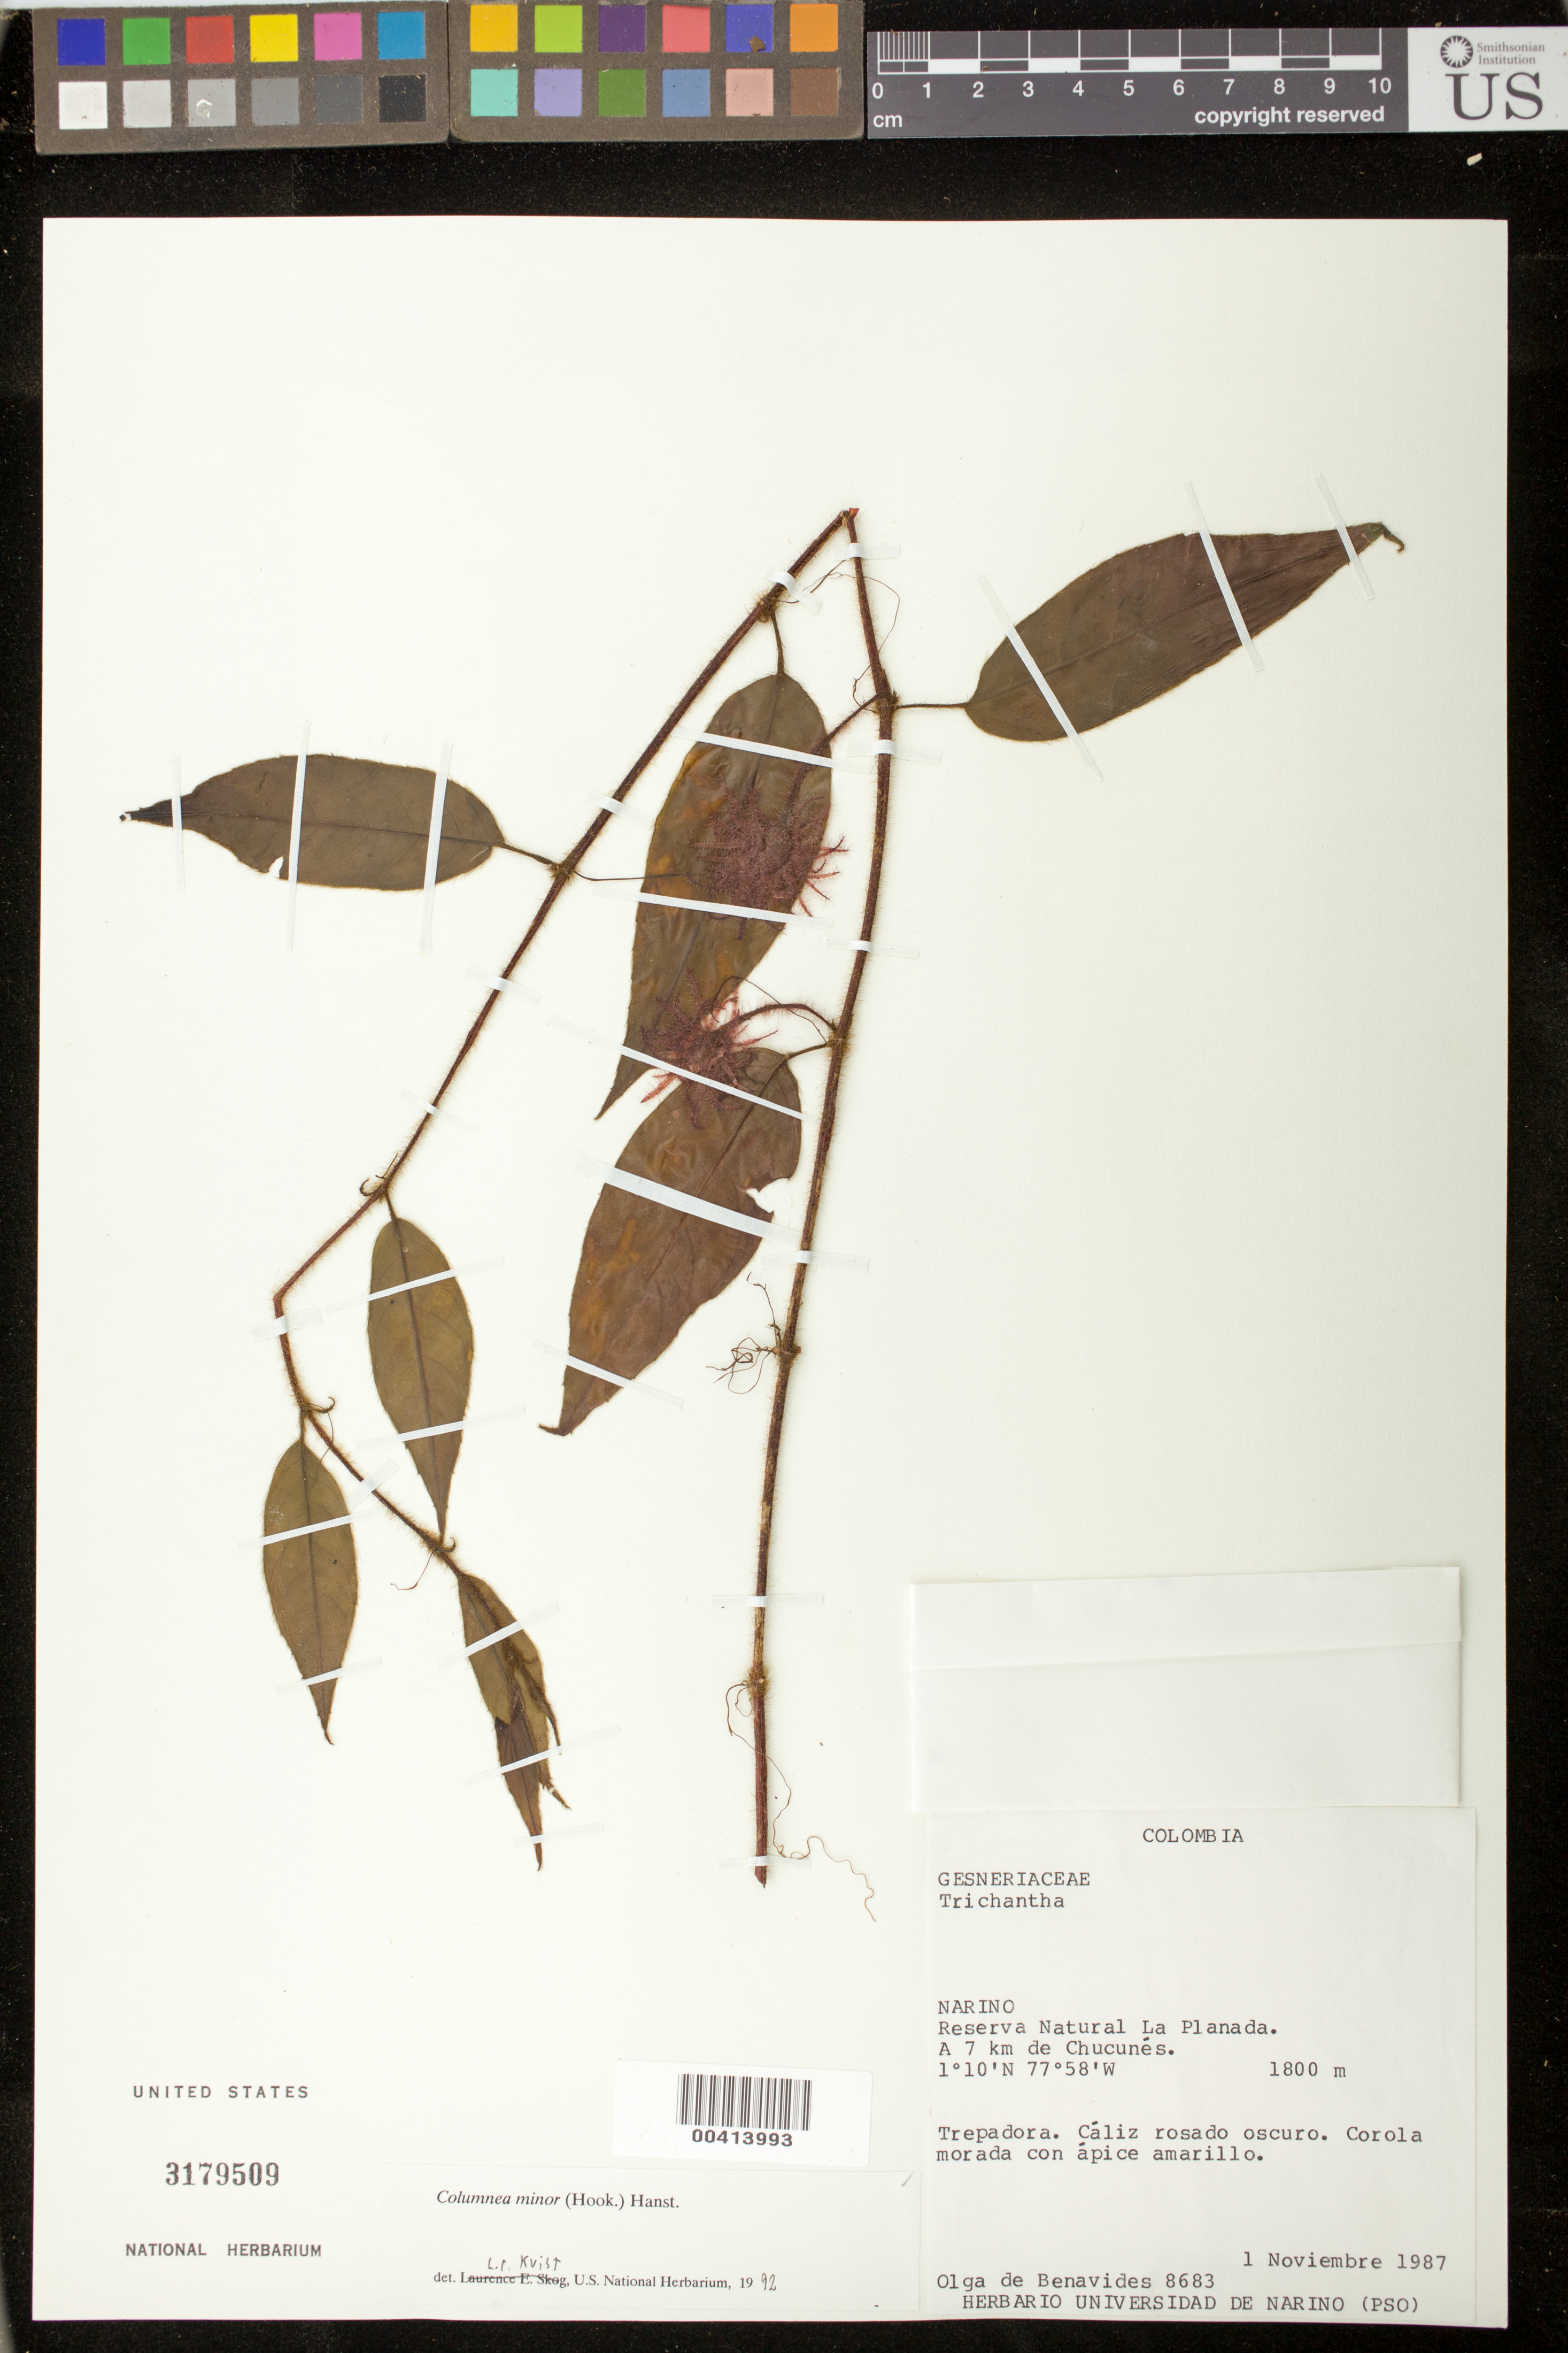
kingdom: Plantae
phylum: Tracheophyta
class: Magnoliopsida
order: Lamiales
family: Gesneriaceae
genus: Columnea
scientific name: Columnea minor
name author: (Hook.) Hanst.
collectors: Olga S. de Benavides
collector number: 8683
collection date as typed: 01 Nov 1987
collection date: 1987-11-01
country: Colombia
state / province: Nariño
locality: Reserva Natural La Planada, a 7 km de Chucunés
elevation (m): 1800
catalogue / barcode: US 3179509